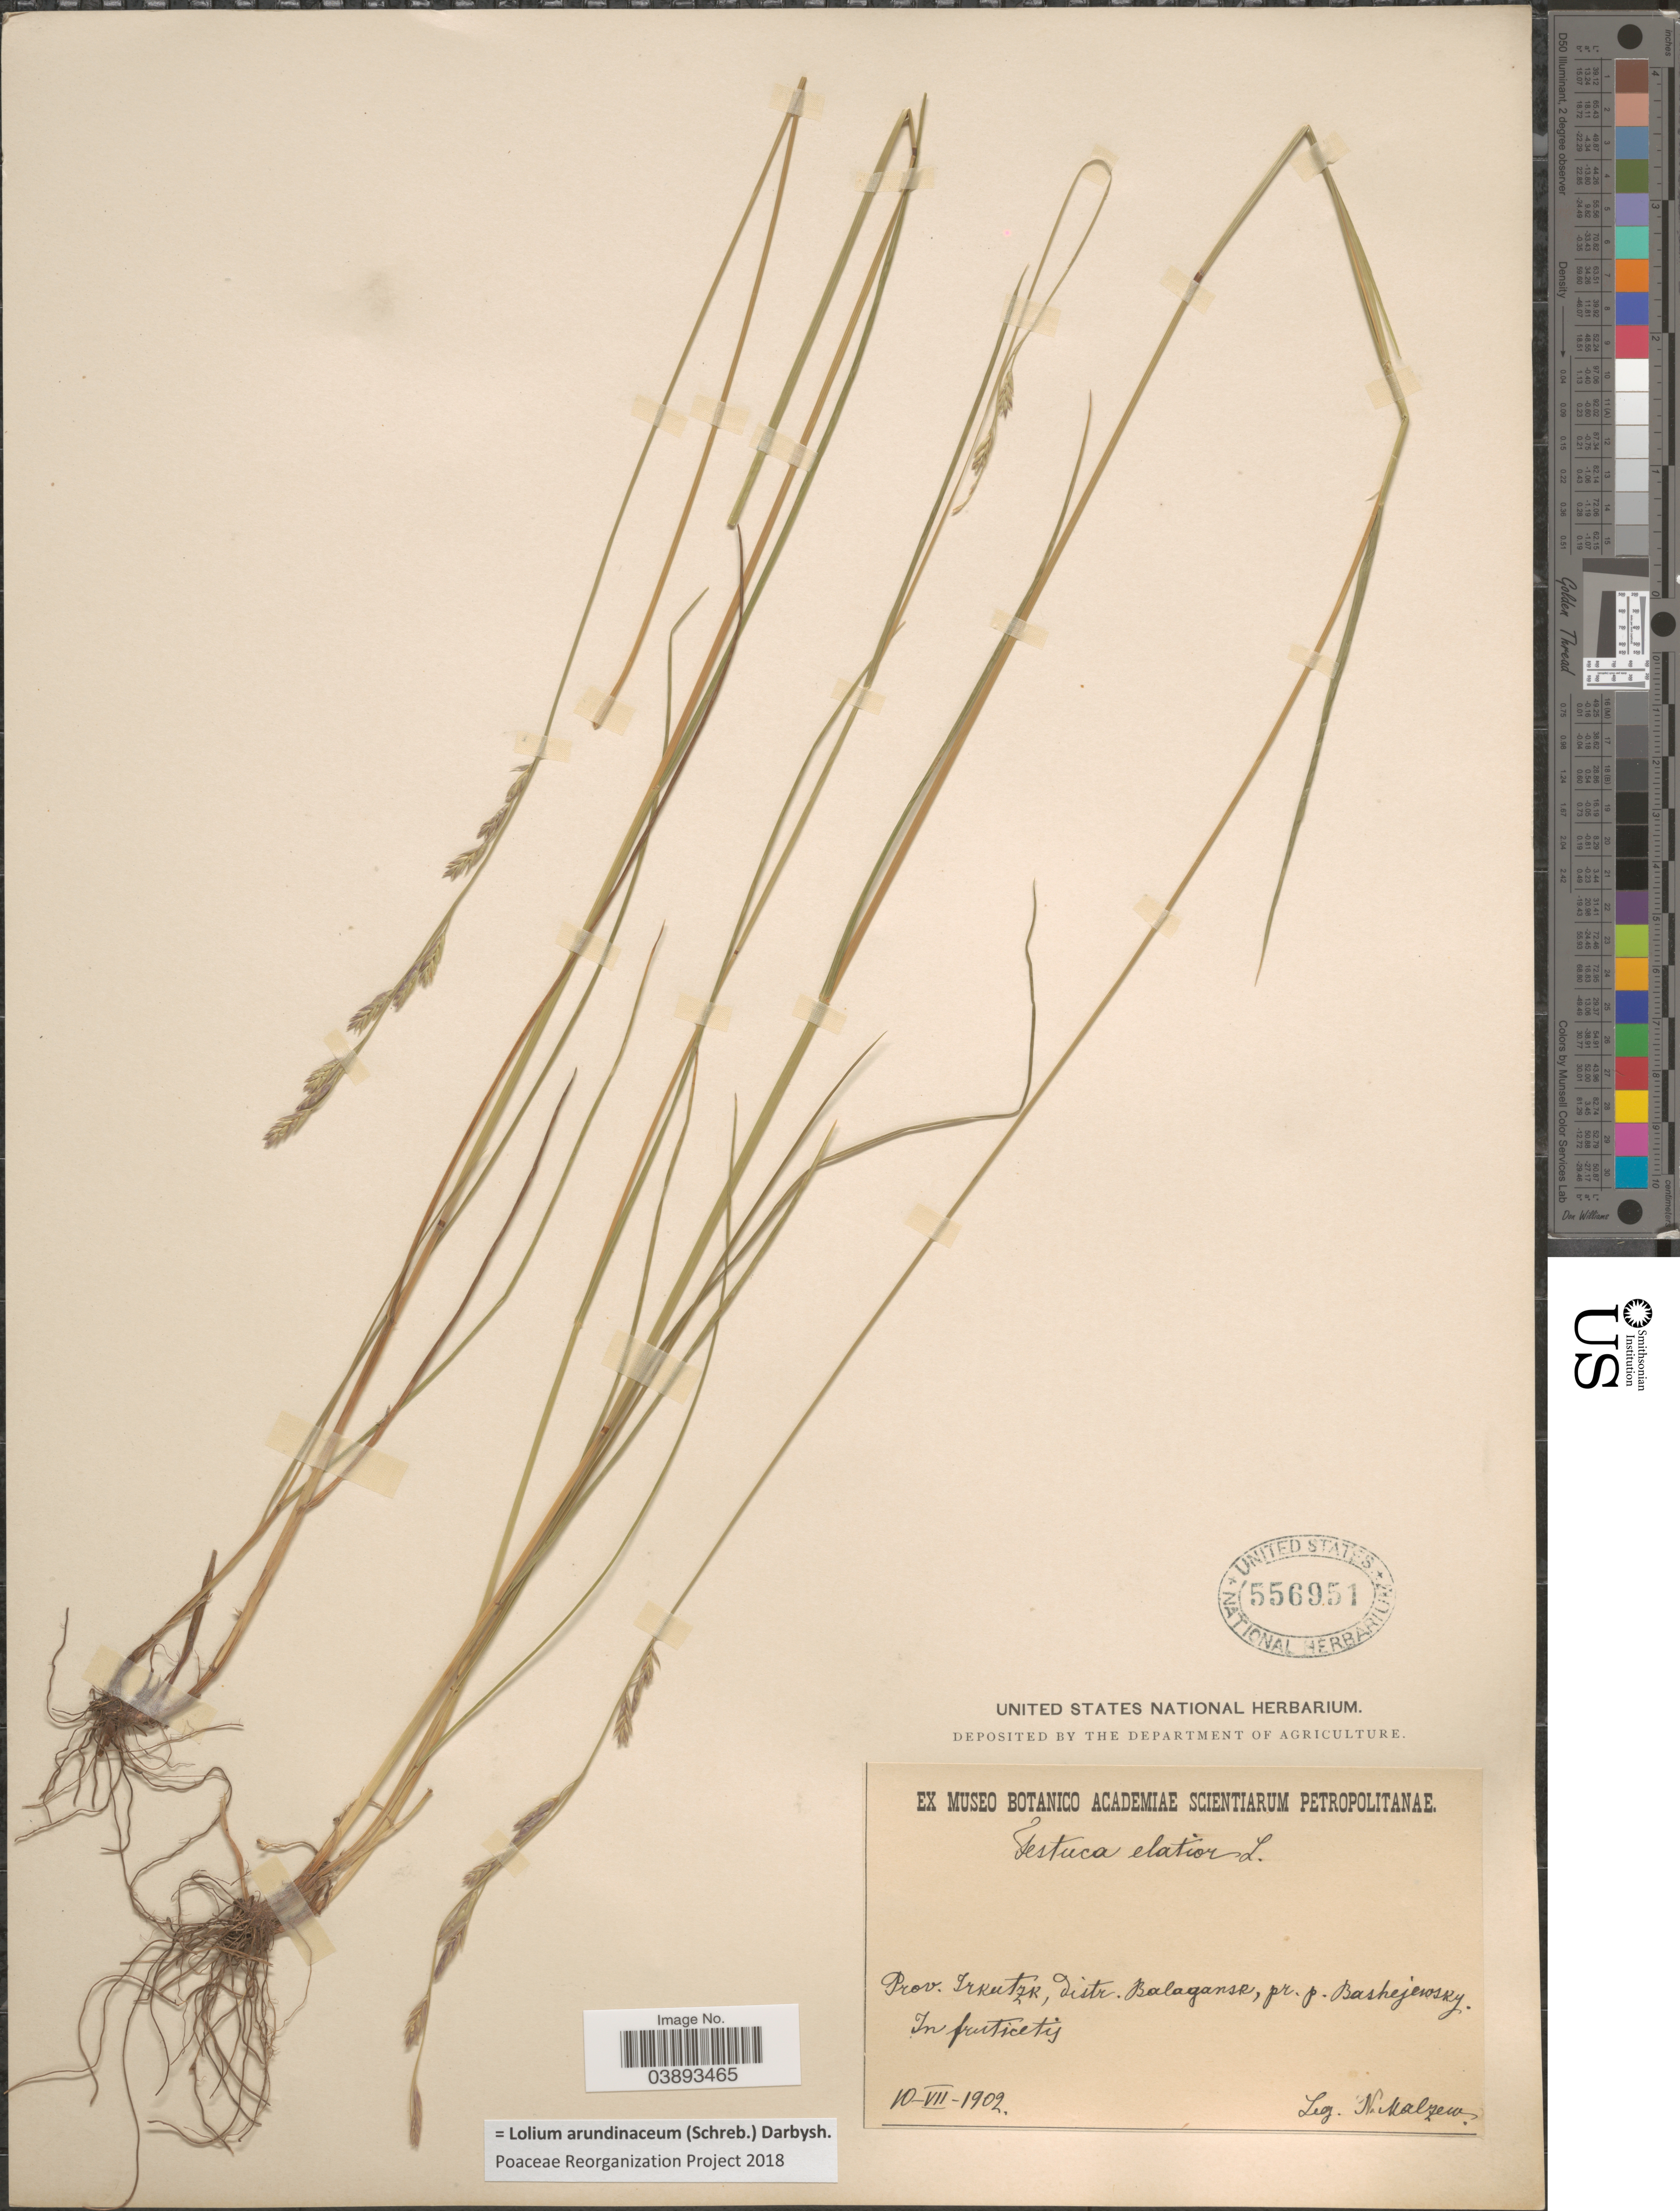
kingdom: Plantae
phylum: Tracheophyta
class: Liliopsida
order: Poales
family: Poaceae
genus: Lolium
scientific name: Lolium arundinaceum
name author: (Schreb.) Darbysh.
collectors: N. Malzew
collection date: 1902-07-10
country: Russian Federation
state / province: Irkutsk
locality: Distr. Balaganse, pr. p. Bashejewsky.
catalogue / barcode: US 556951